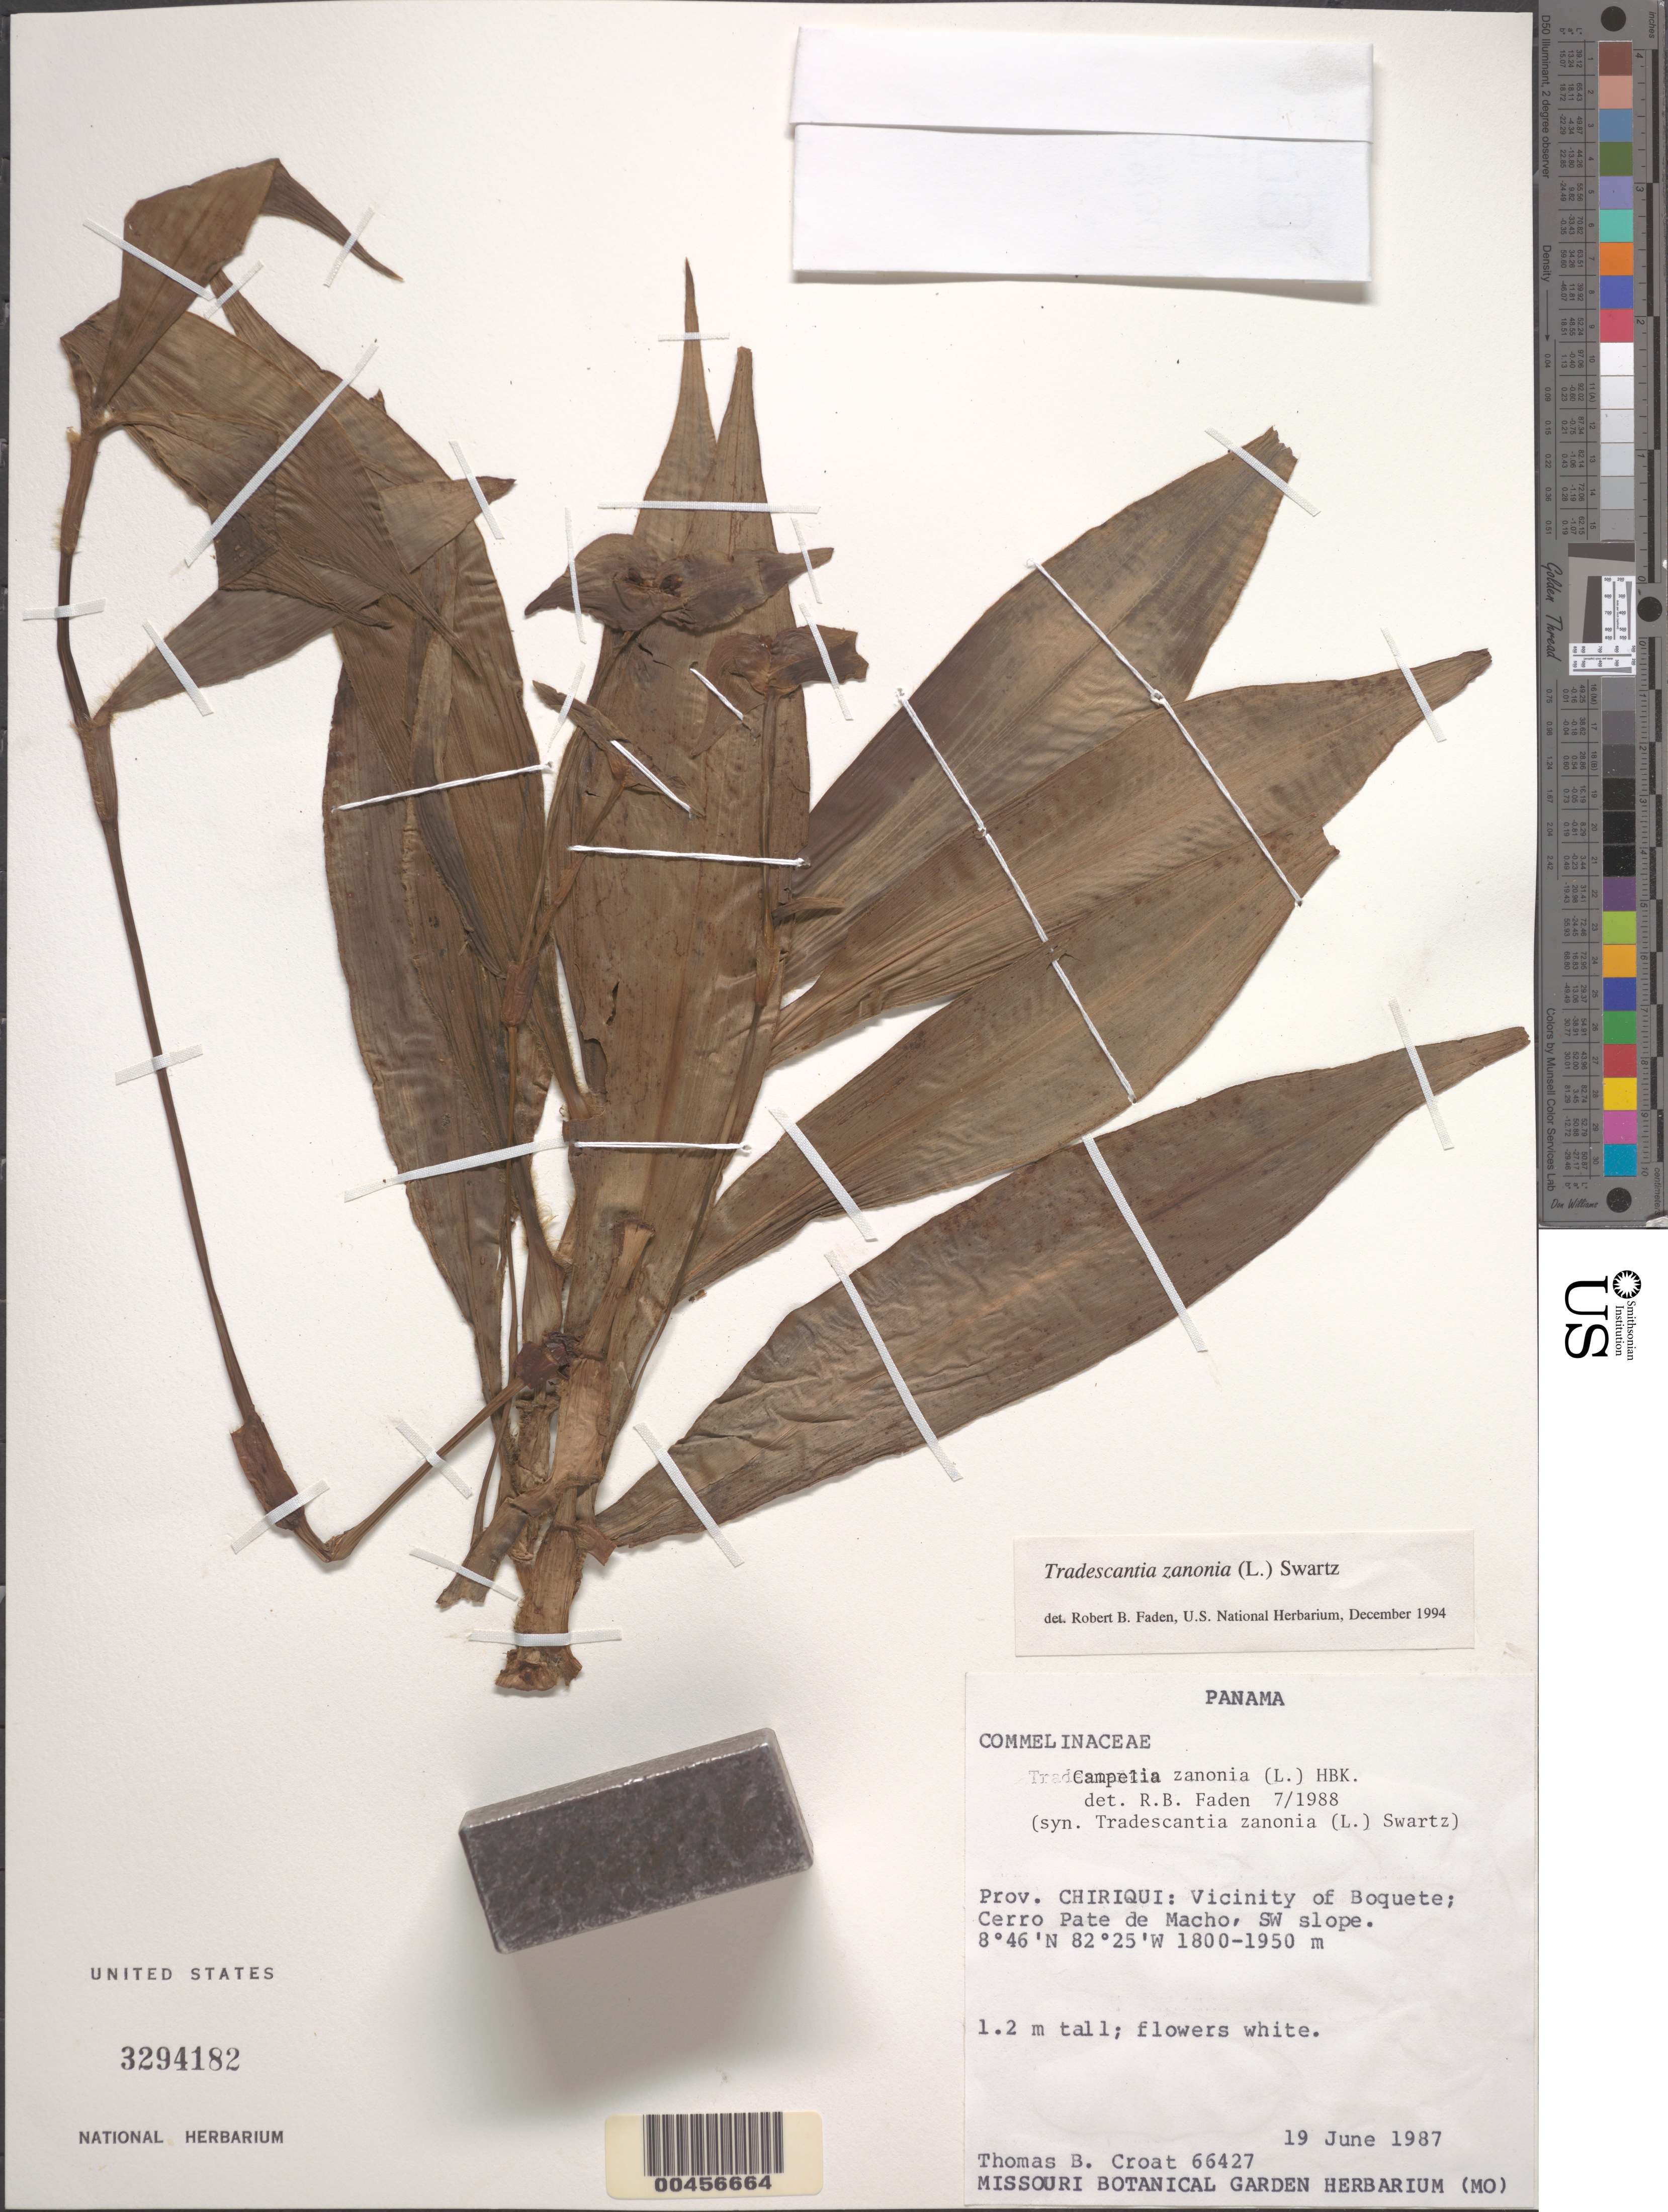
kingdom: Plantae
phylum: Tracheophyta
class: Liliopsida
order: Commelinales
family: Commelinaceae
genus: Tradescantia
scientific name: Tradescantia zanonia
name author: (L.) Sw.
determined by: Faden, Robert B., (US), Smithsonian Institution - National Museum of Natural History (UNITED STATES)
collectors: T. B. Croat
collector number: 66427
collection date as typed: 19 Jun 1987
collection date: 1987-06-19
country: Panama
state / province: Chiriquí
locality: Boquete, Cerro Pate de Macho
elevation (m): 1800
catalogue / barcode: US 3294182